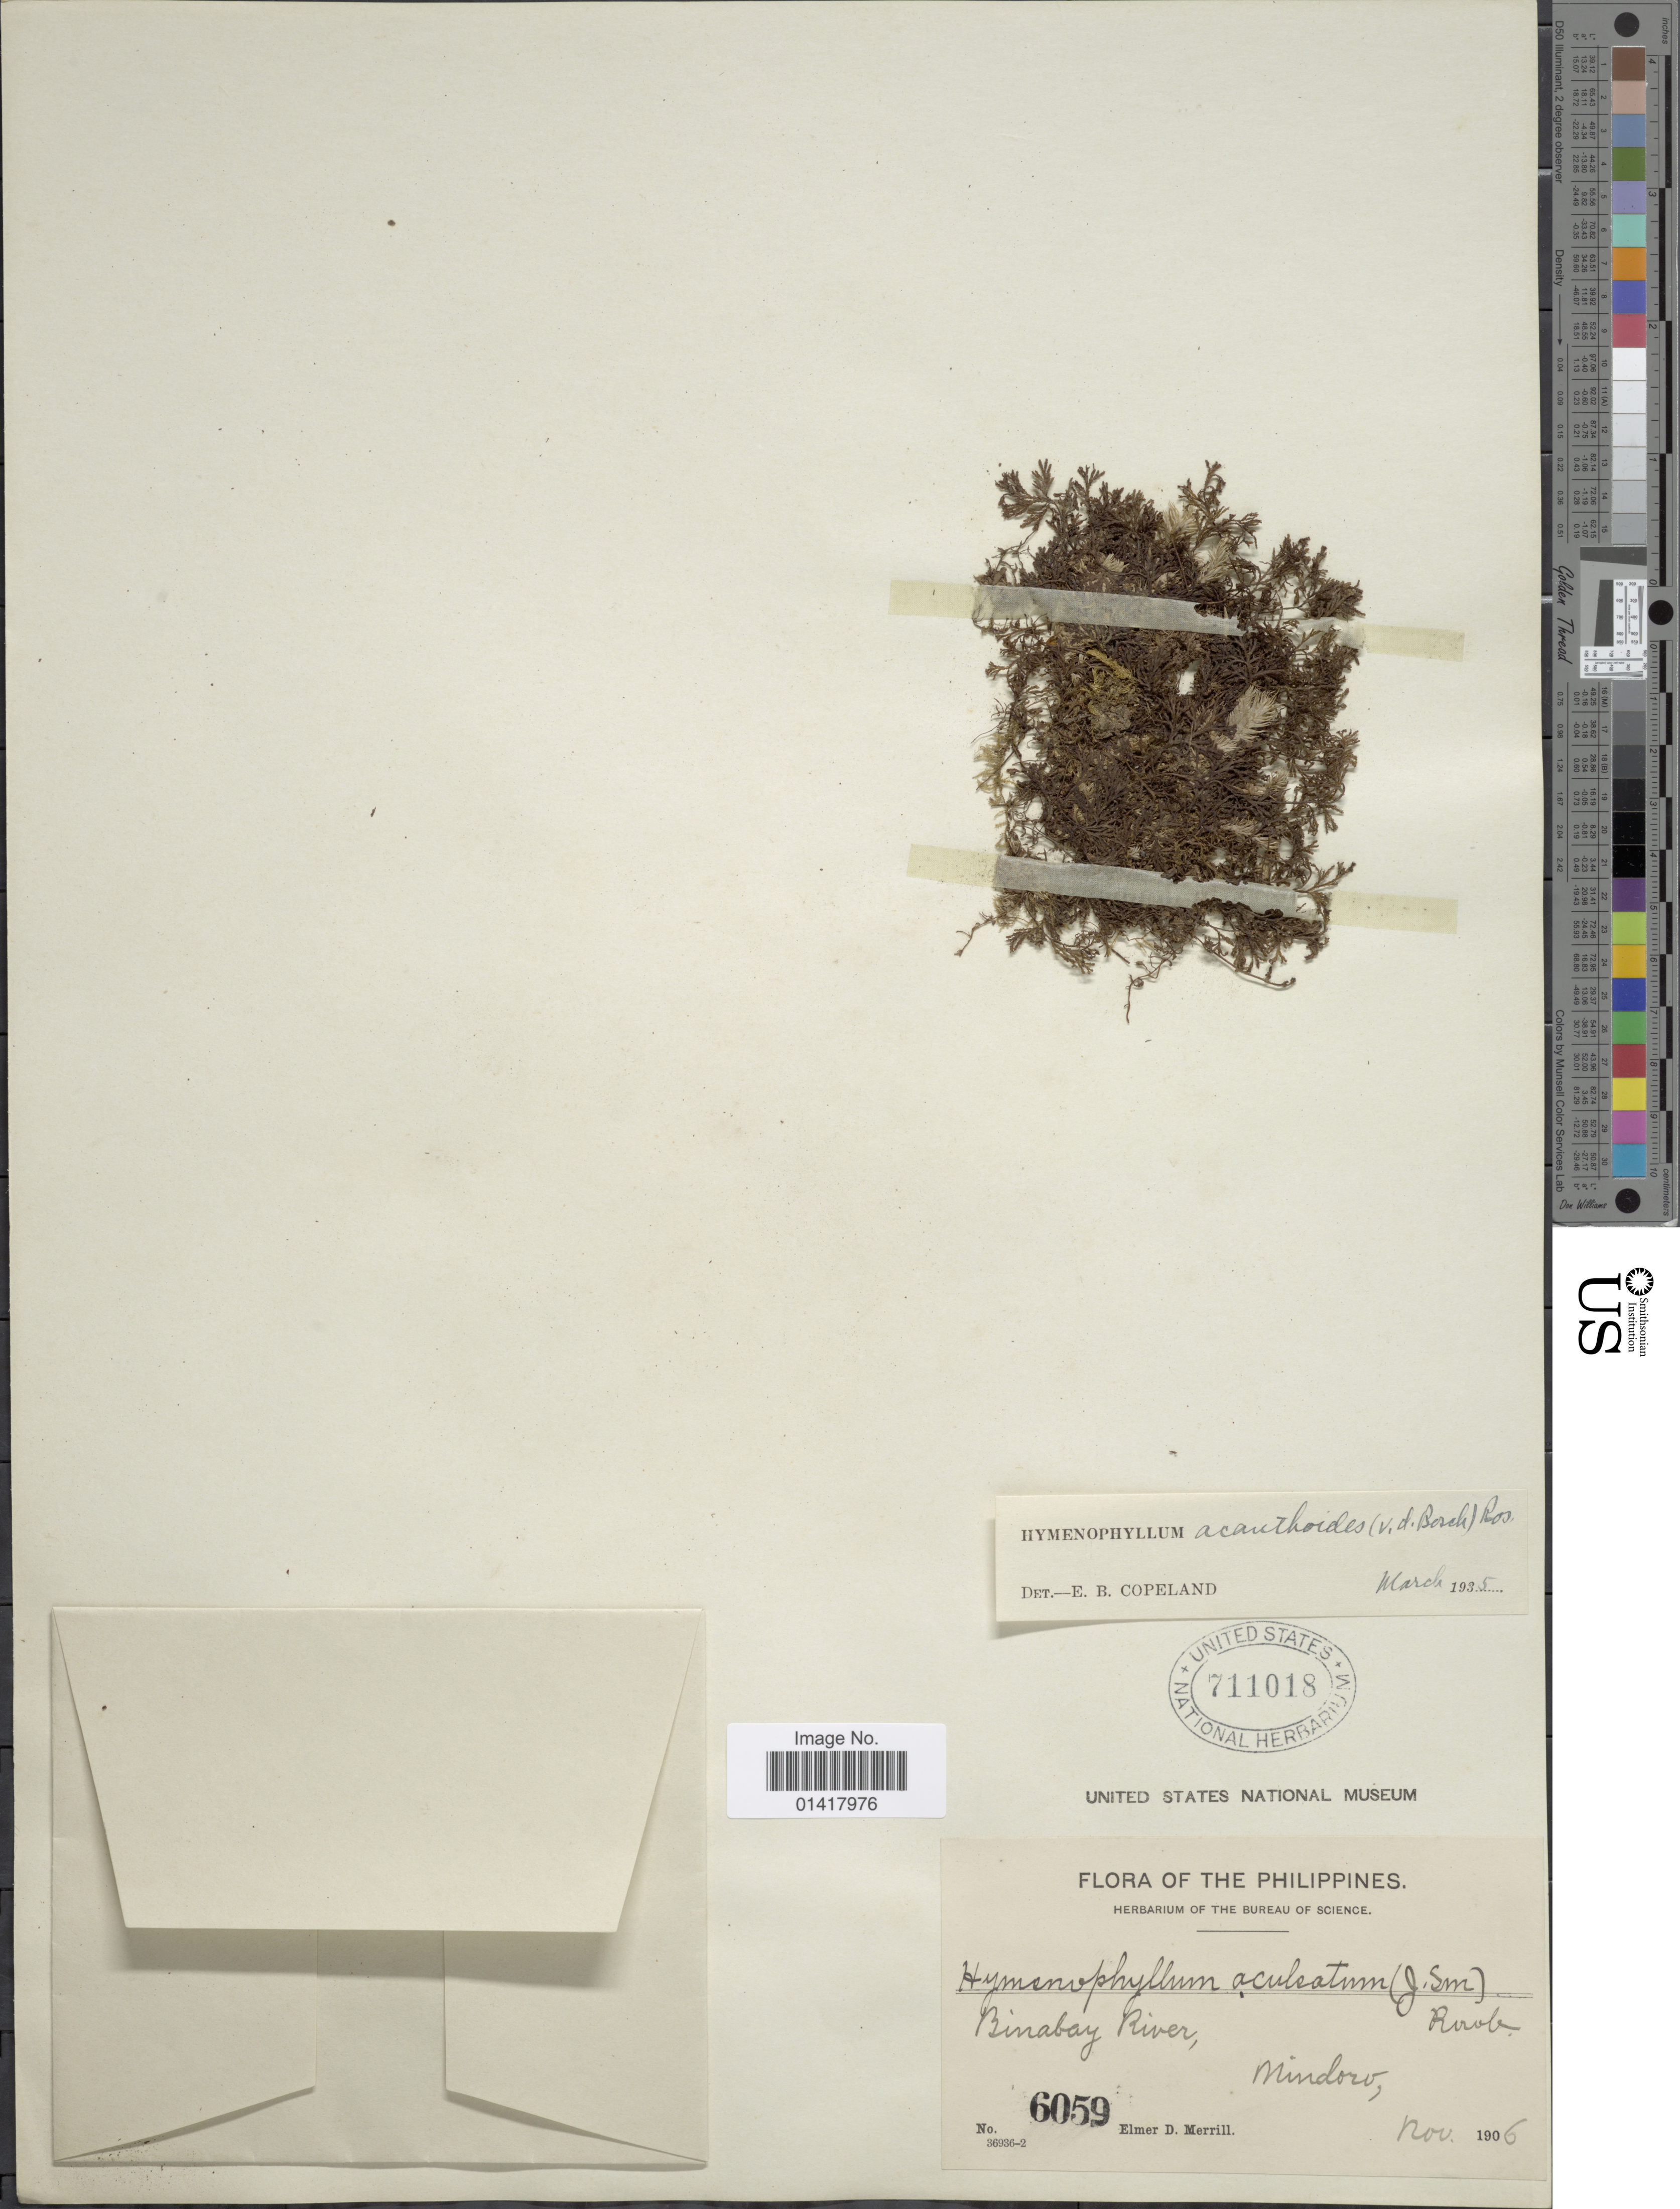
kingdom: Plantae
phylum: Tracheophyta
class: Polypodiopsida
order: Hymenophyllales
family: Hymenophyllaceae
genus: Hymenophyllum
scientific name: Hymenophyllum acanthoides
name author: (Bosch) Rosenst.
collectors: E. D. Merrill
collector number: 6059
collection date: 1906-11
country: Philippines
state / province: Mimaropa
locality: The Philippines. Binabay River, Mindoro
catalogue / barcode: US 711018